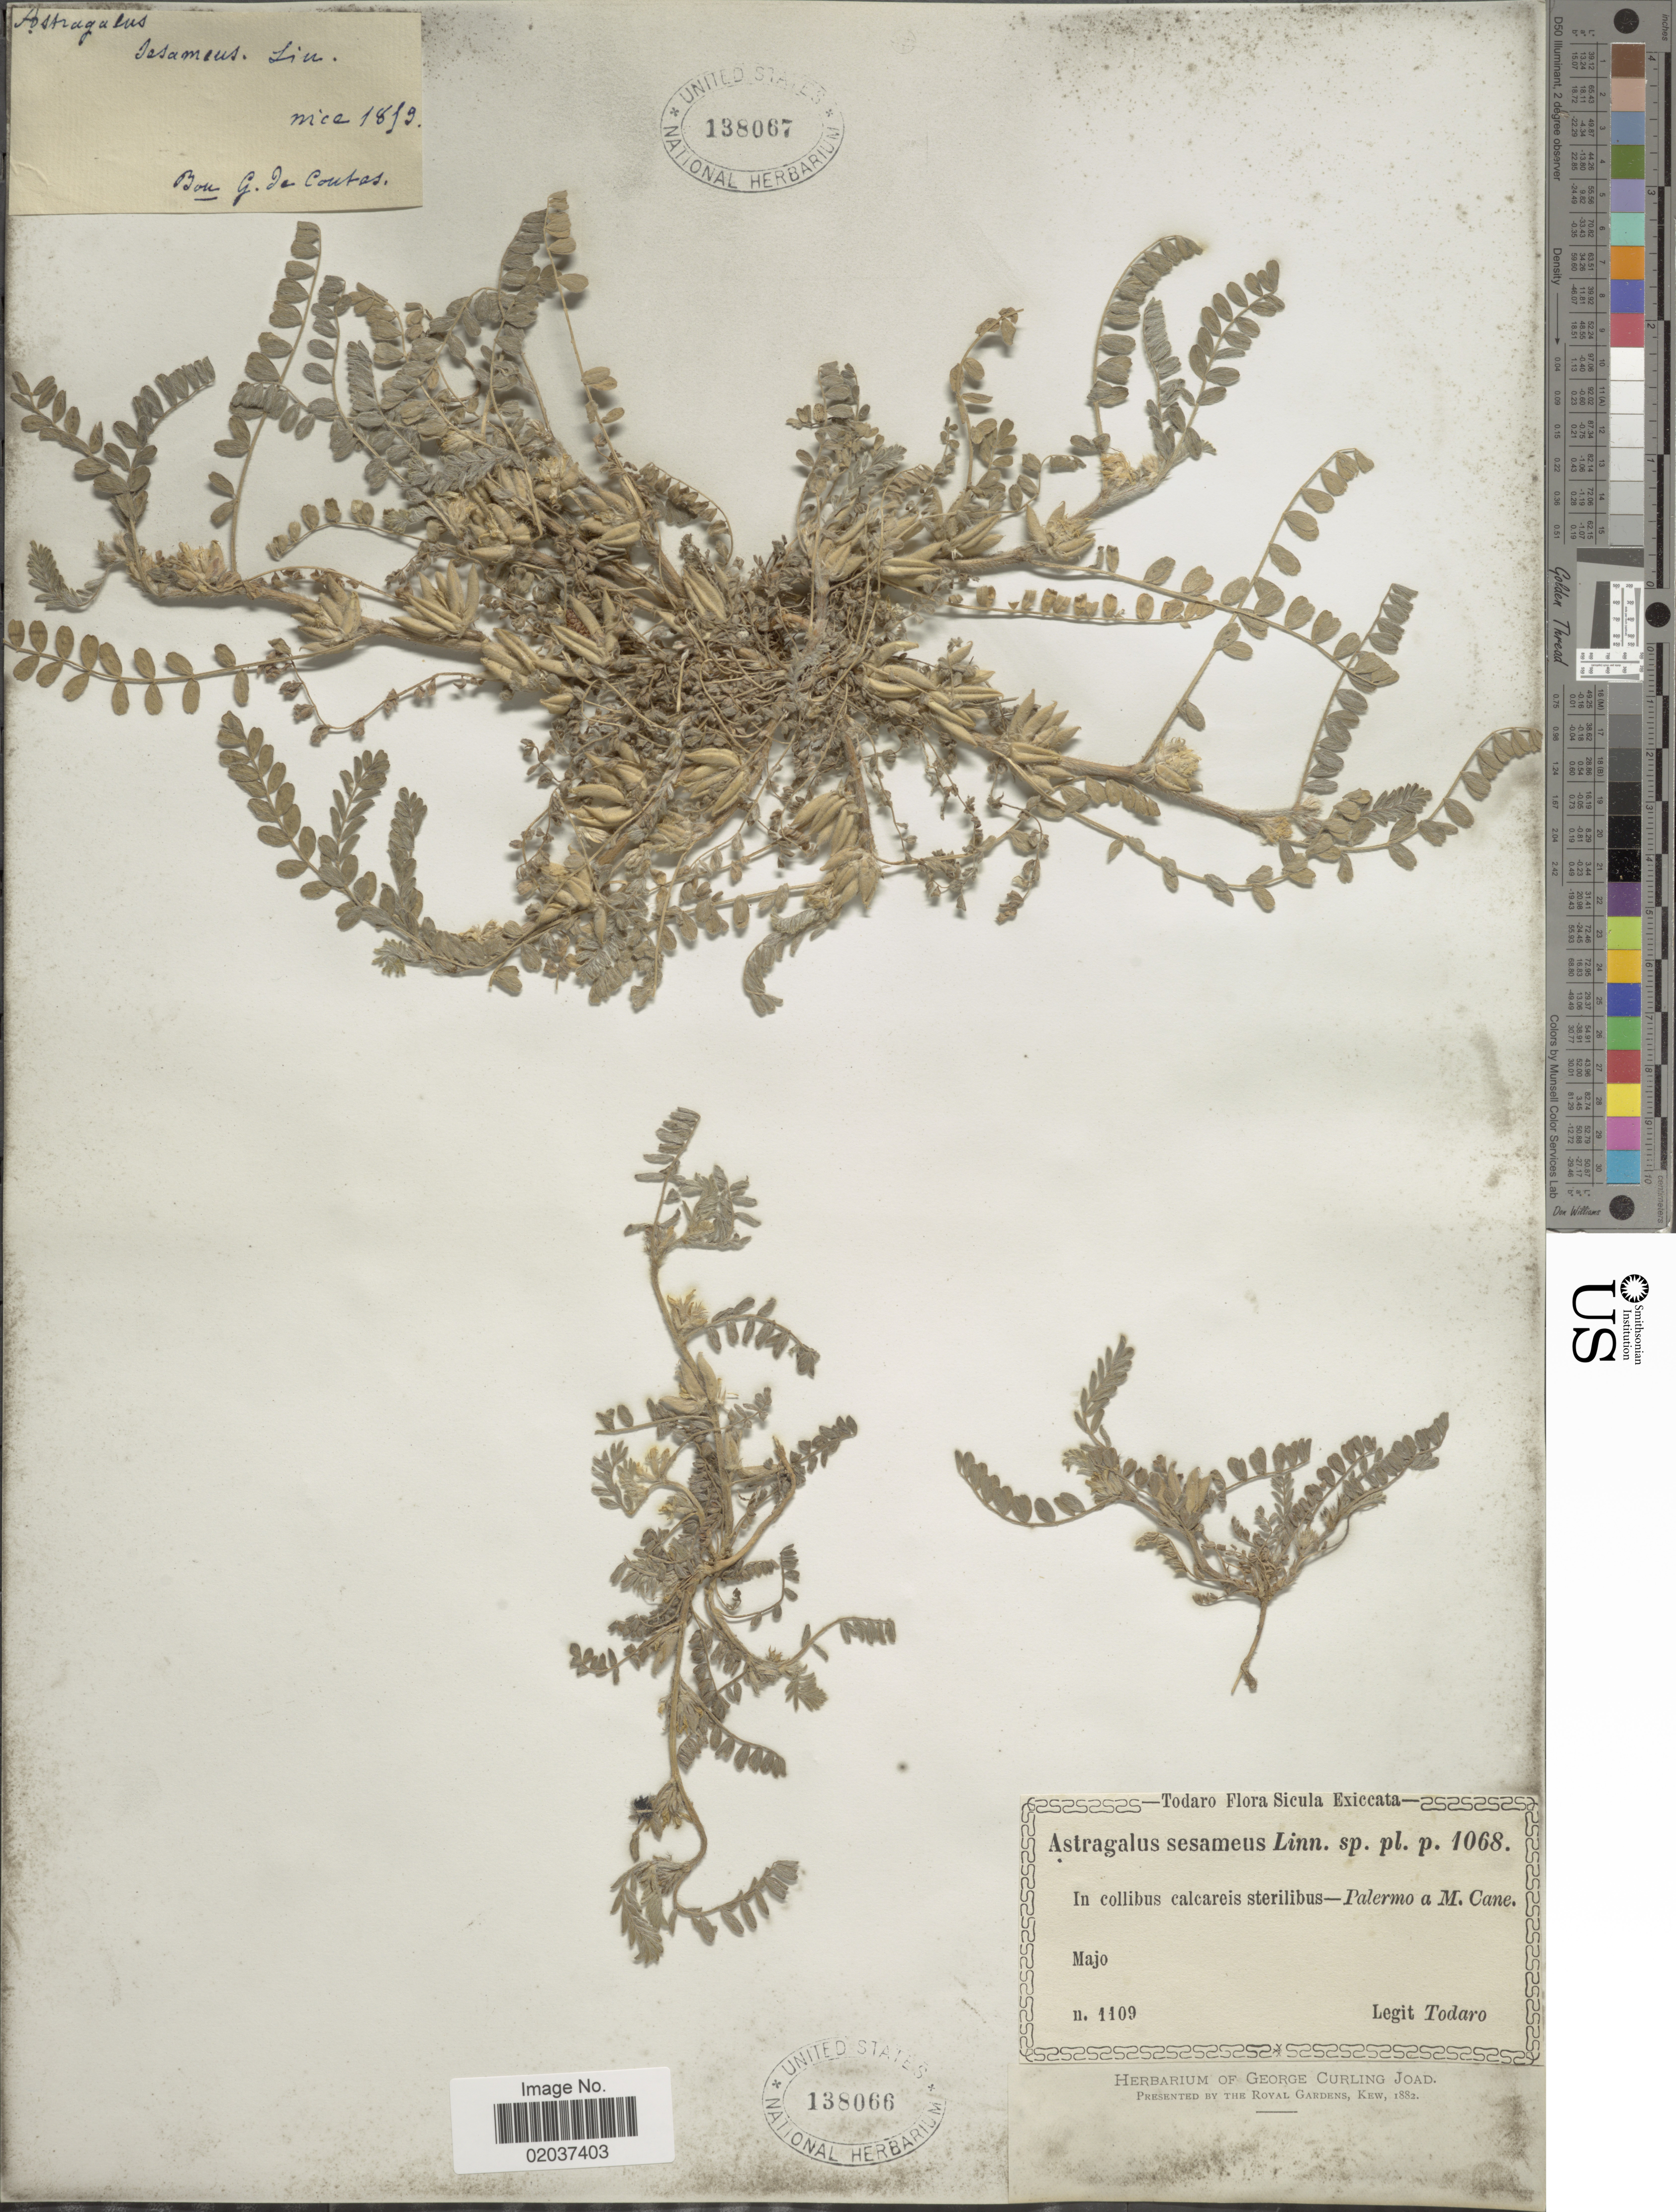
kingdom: Plantae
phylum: Tracheophyta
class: Magnoliopsida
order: Fabales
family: Fabaceae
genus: Astragalus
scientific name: Astragalus sesameus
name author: L.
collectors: Todaro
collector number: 1109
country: Italy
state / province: Siciliana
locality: In collibus calcareis sterilibus, Palermo a M. Cane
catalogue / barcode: US 138066